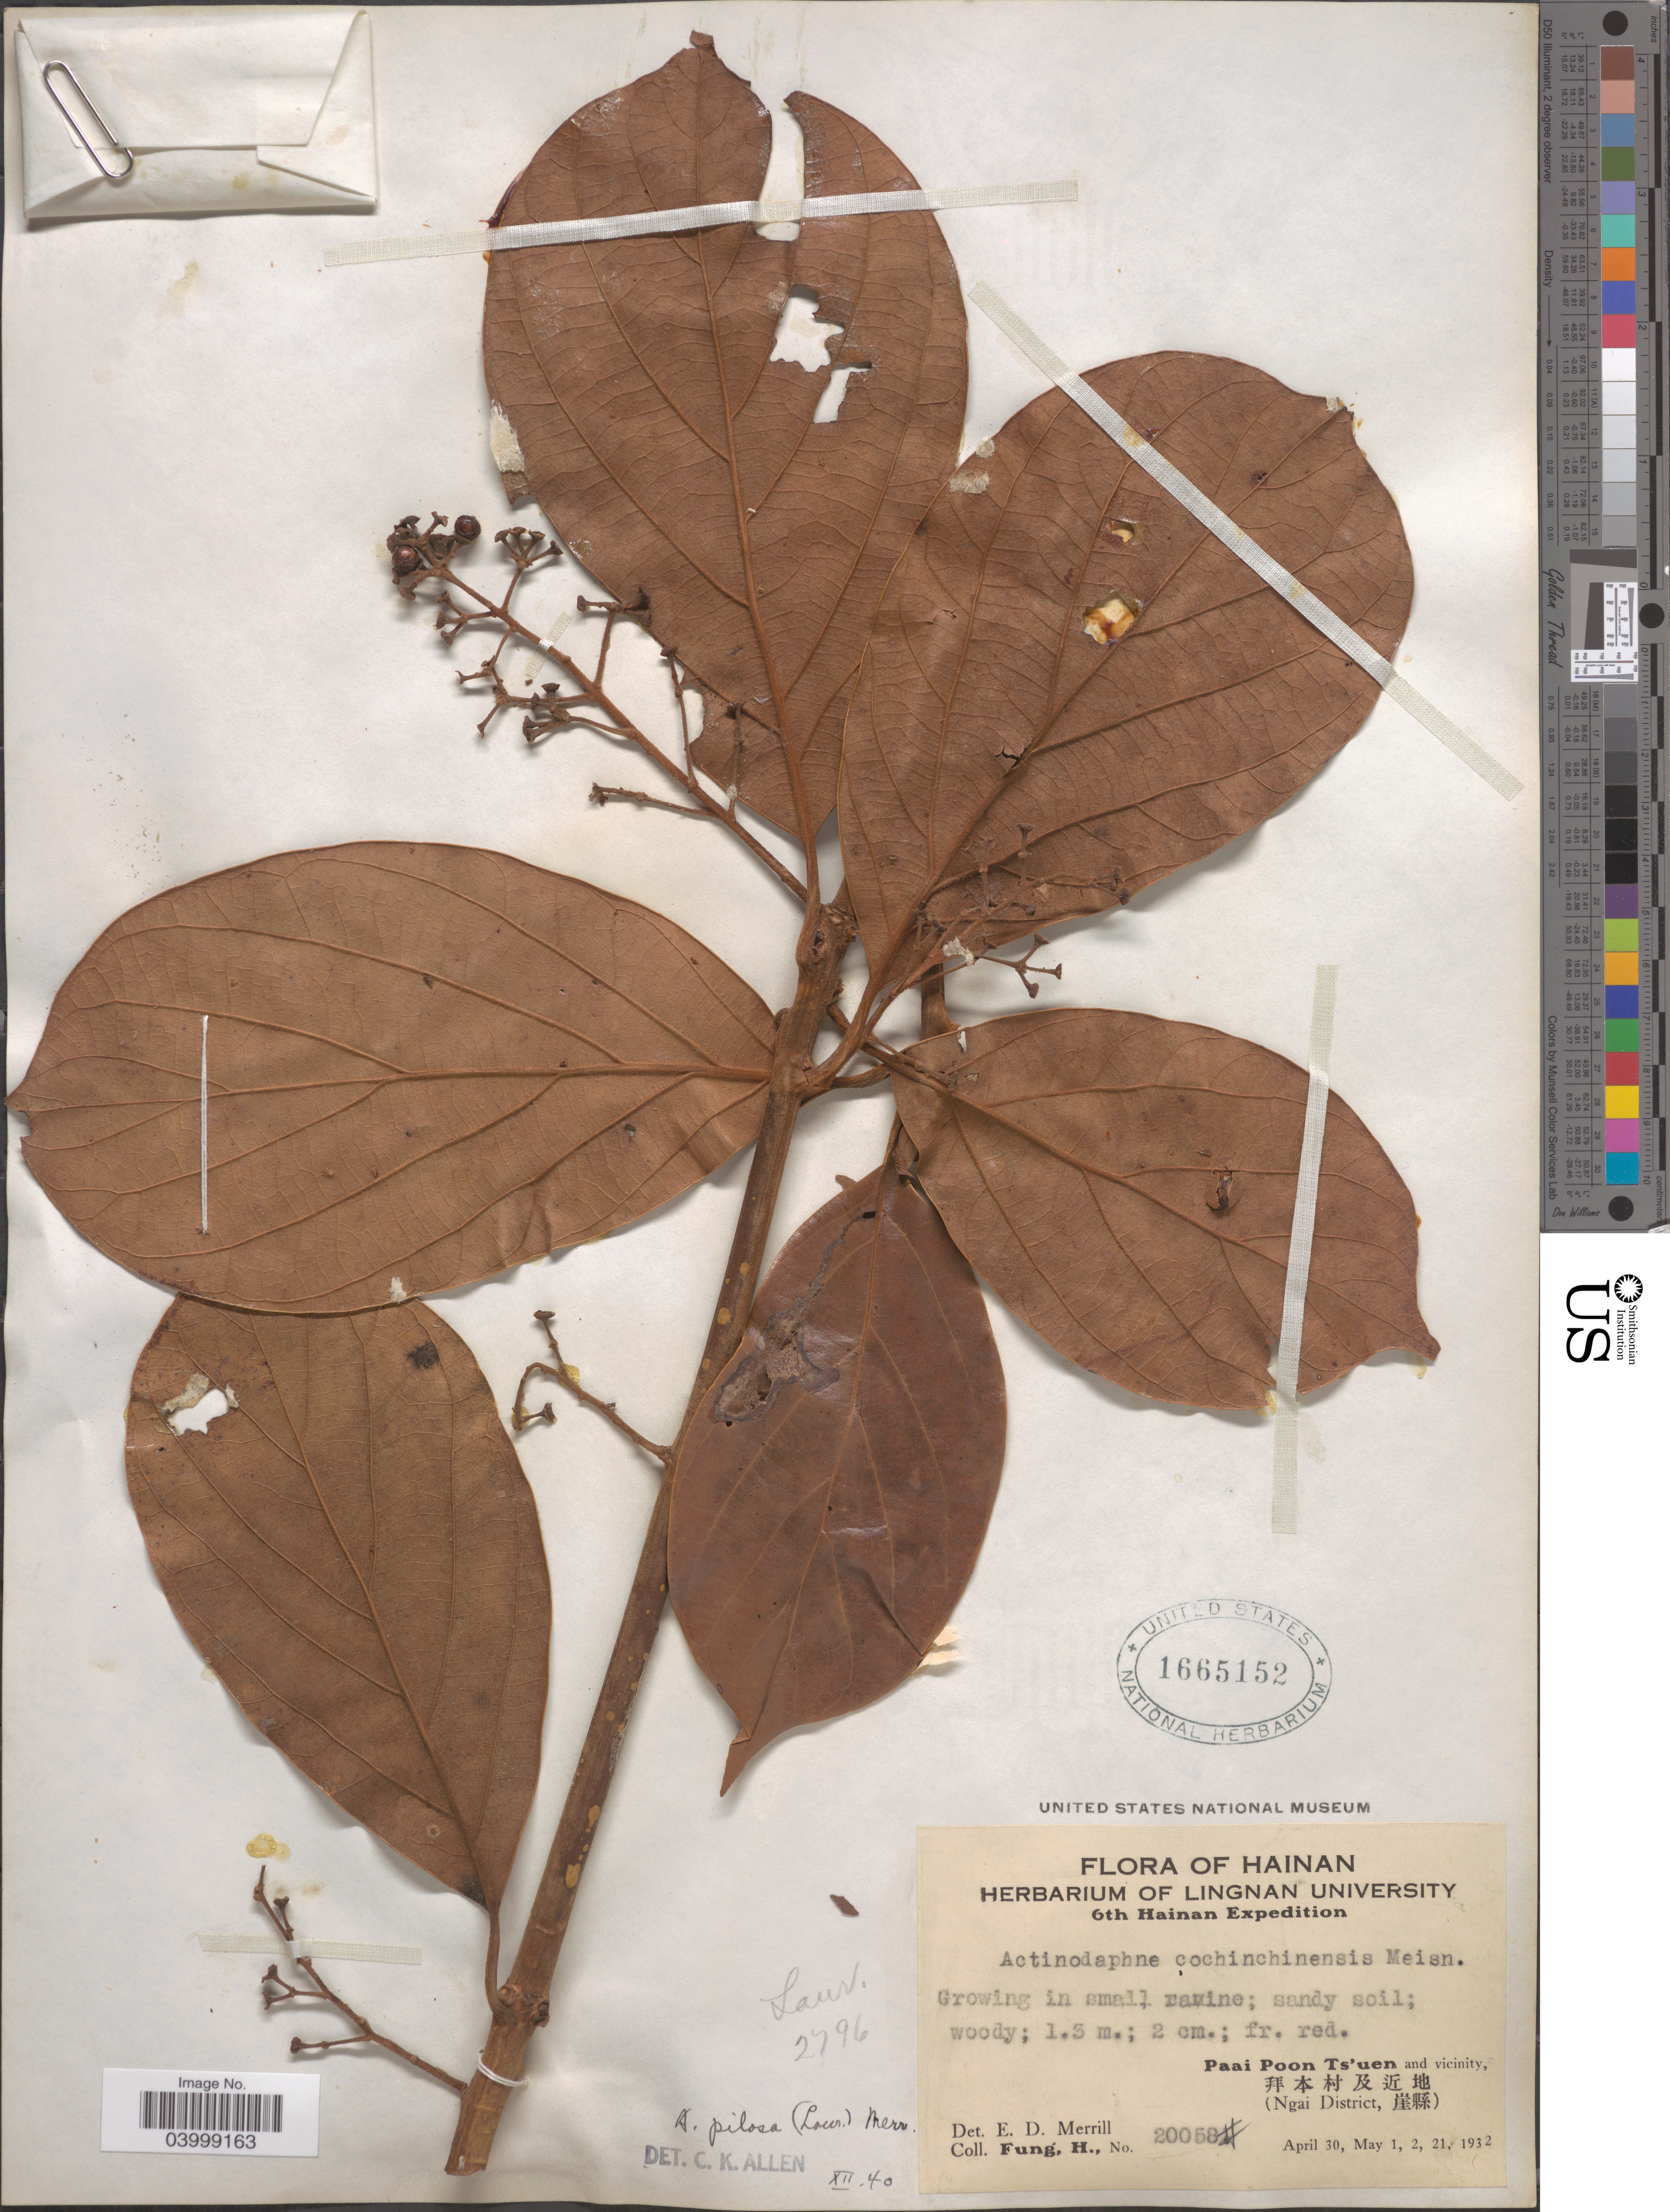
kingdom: Plantae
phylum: Tracheophyta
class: Magnoliopsida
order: Laurales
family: Lauraceae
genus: Actinodaphne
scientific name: Actinodaphne pilosa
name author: (Lour.) Merr.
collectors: H. Fung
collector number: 20058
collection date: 1932-04-30/1932-05-21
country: China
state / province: Hainan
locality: Paai Poon Ts'uen and vicinity. (Ngai District).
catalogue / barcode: US 1665152